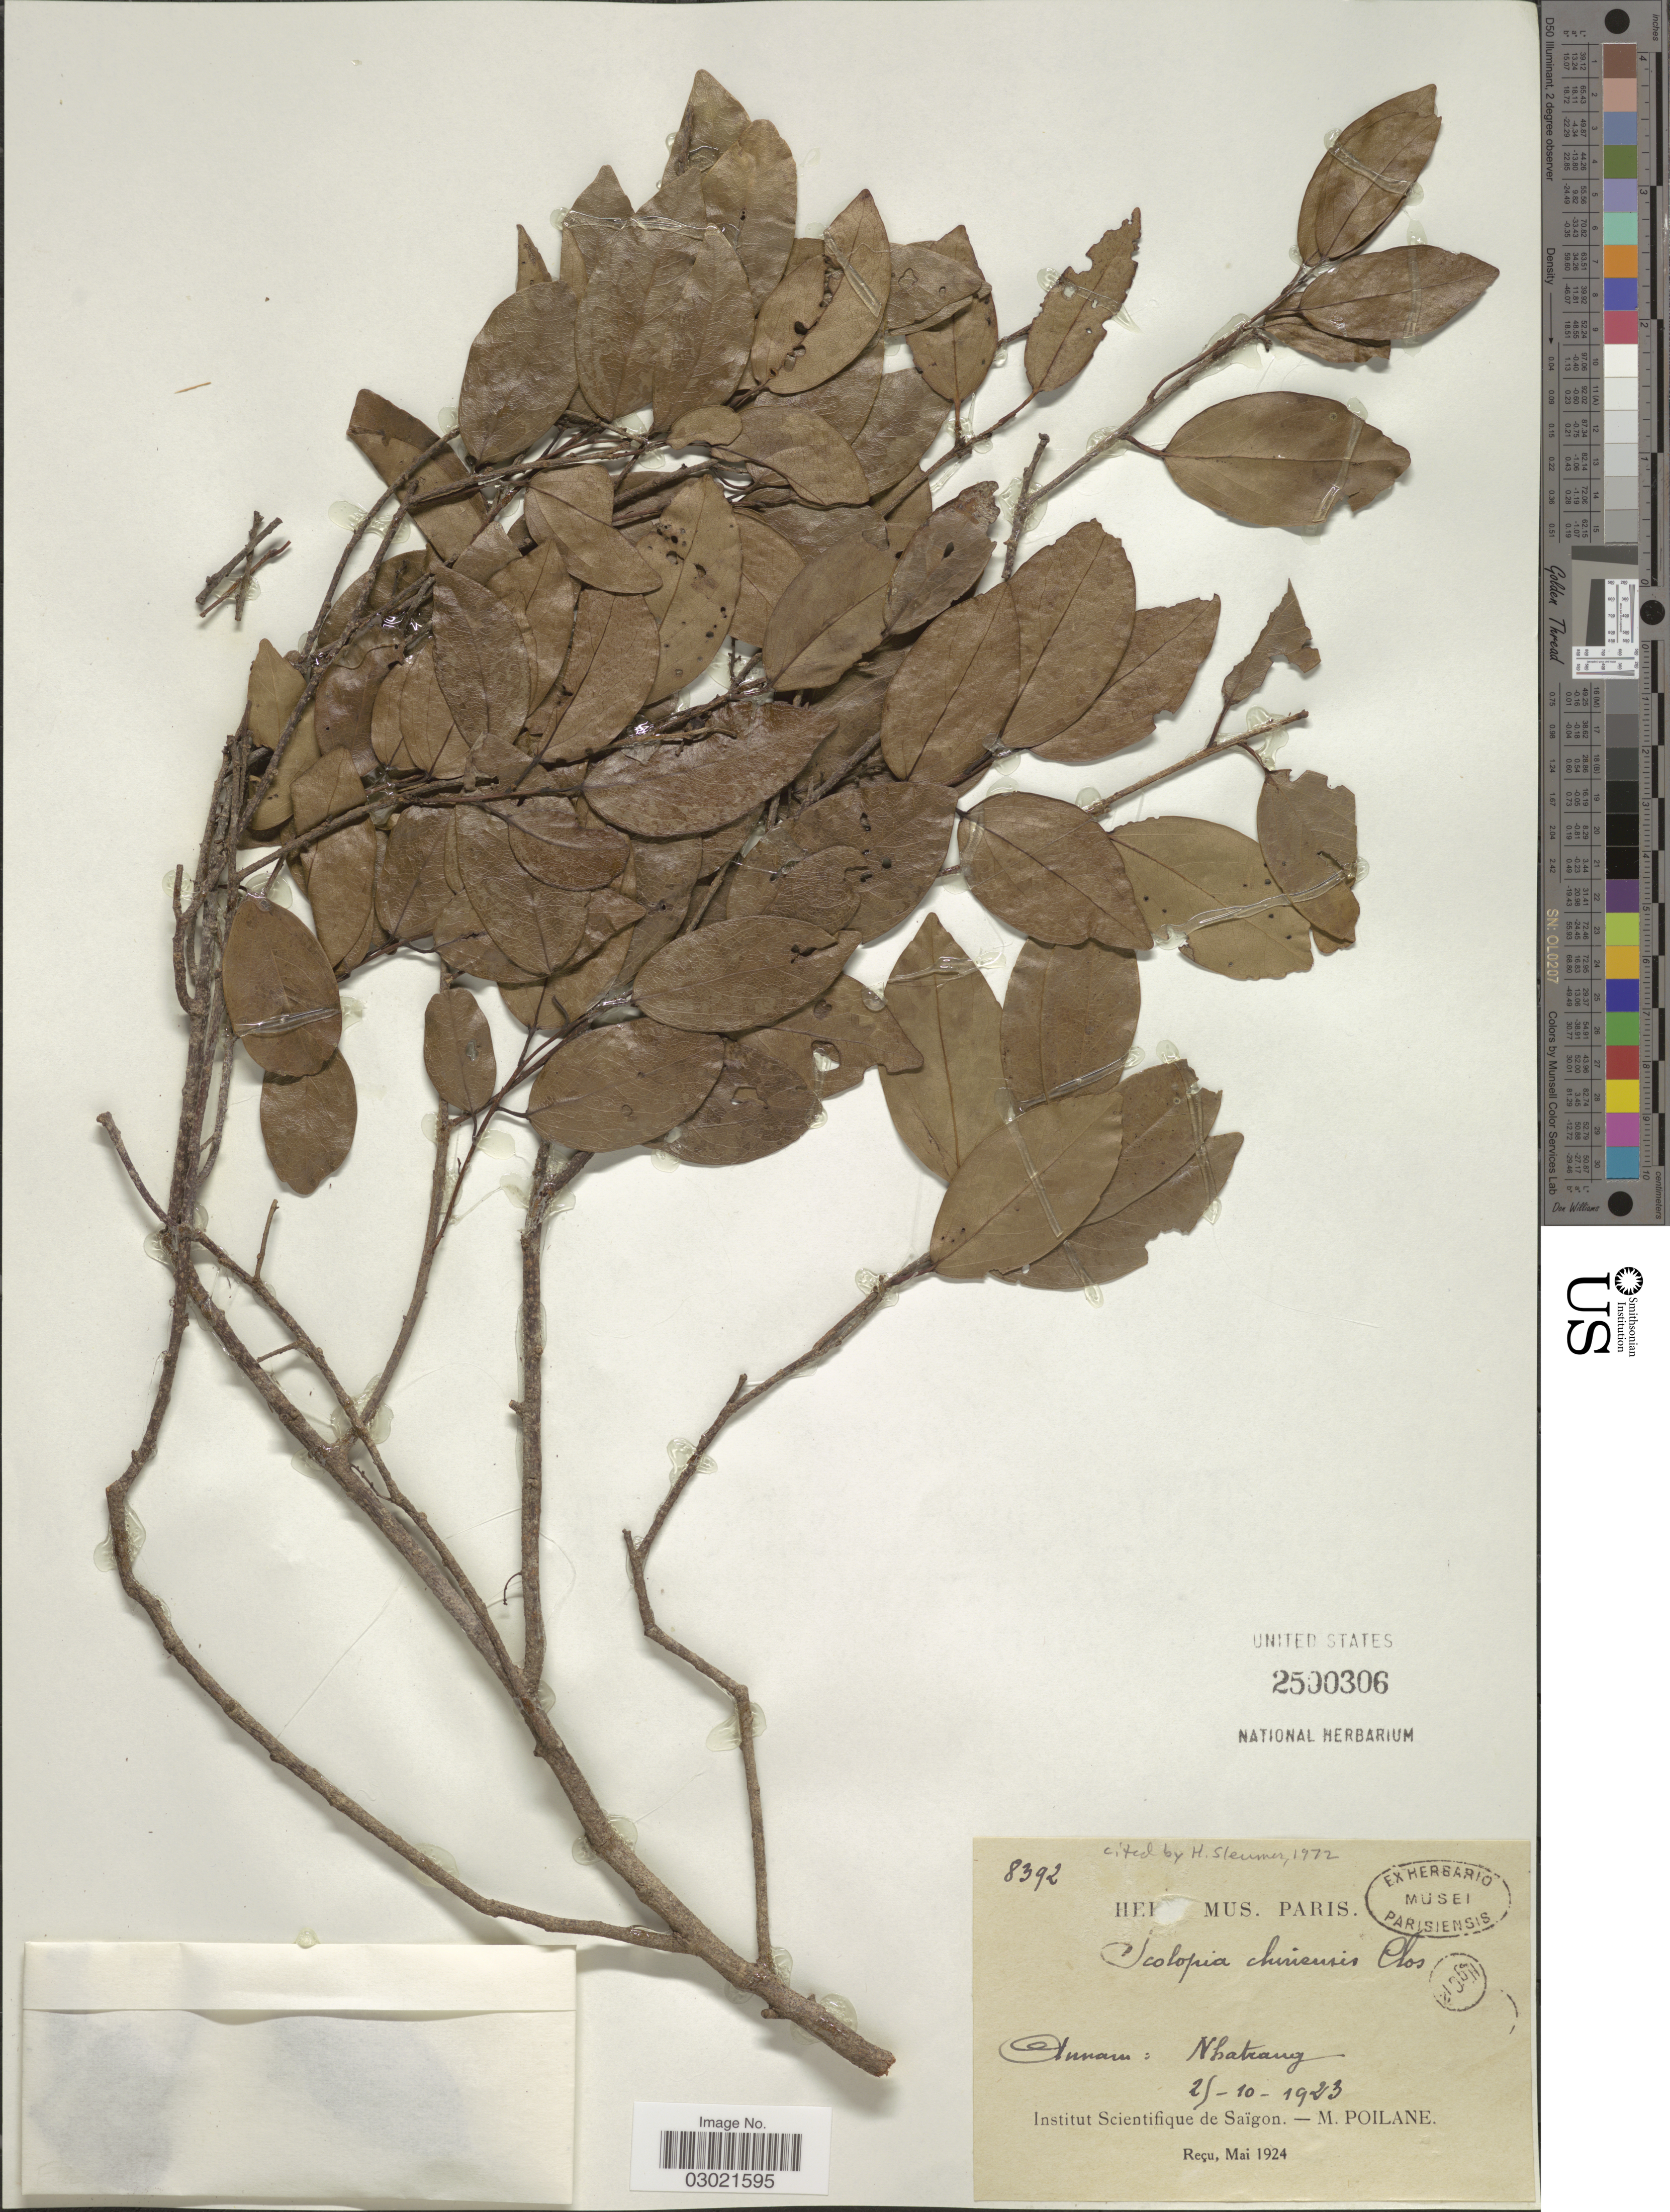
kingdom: Plantae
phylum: Tracheophyta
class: Magnoliopsida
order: Malpighiales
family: Salicaceae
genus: Scolopia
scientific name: Scolopia chinensis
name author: (Lour.) Clos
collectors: M. Poilane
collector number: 8392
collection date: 1923-10-25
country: Vietnam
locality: Annam: Nhatrang.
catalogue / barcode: US 2500306